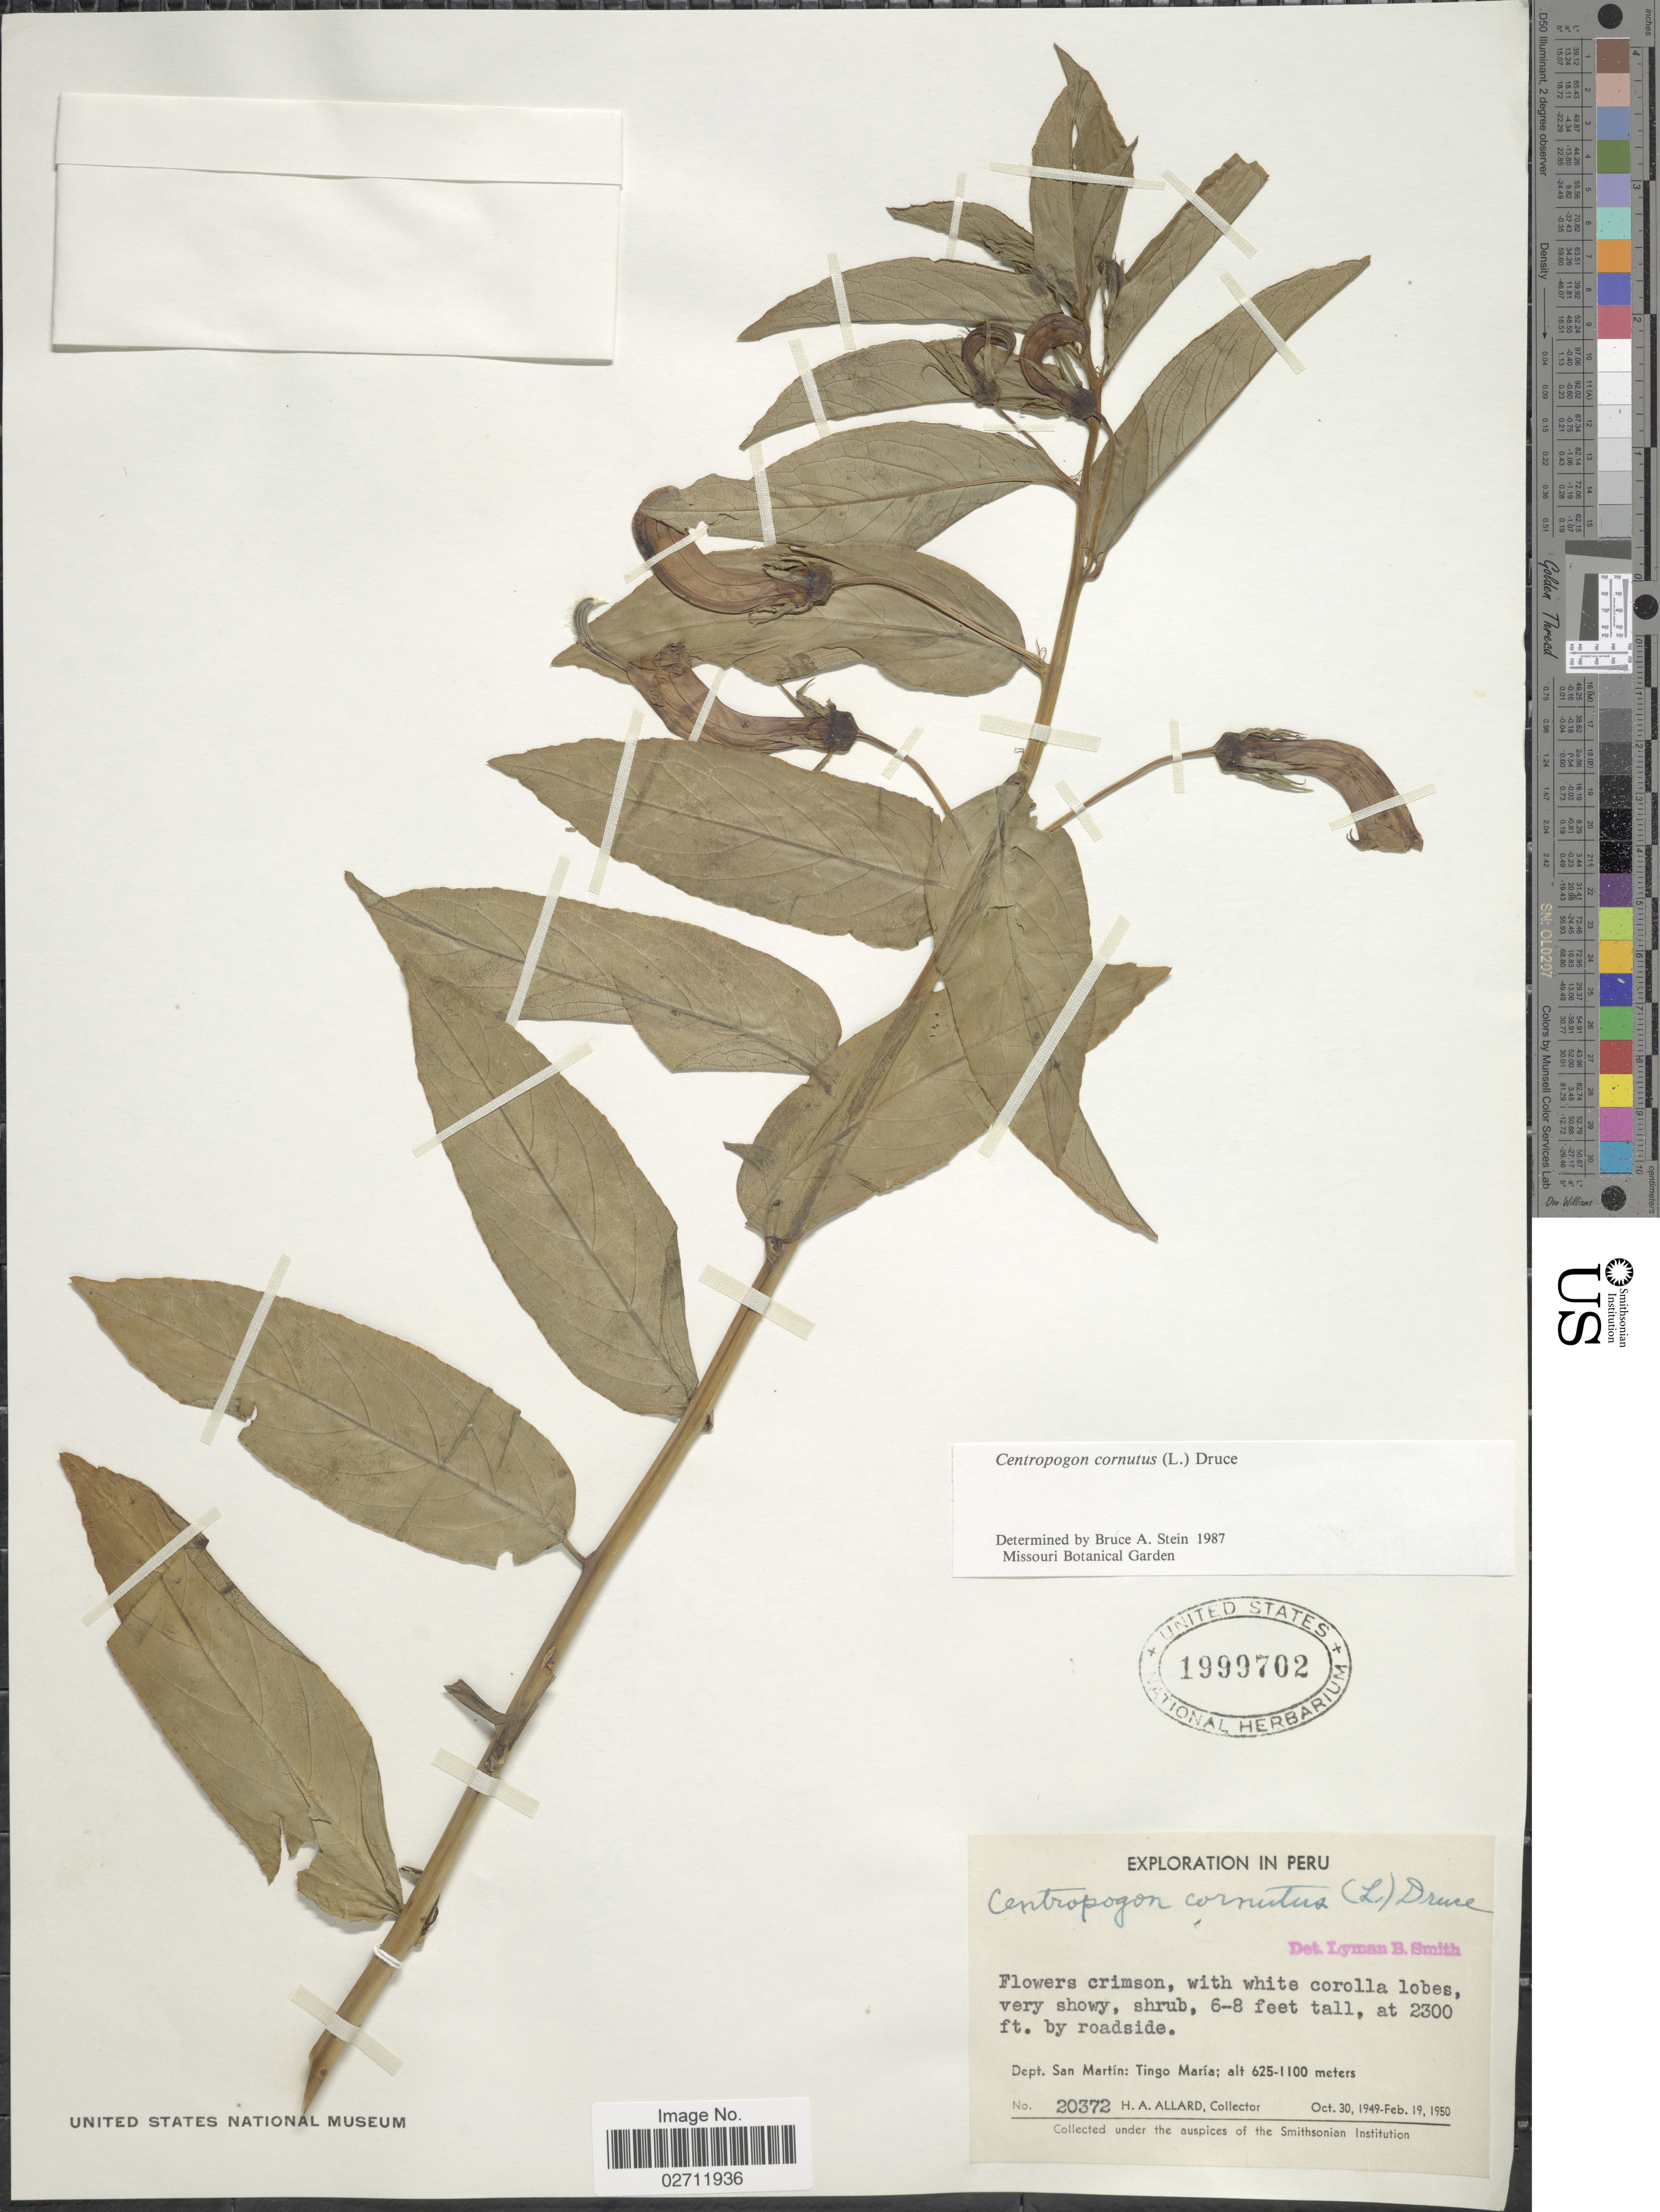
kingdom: Plantae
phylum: Tracheophyta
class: Magnoliopsida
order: Asterales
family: Campanulaceae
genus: Centropogon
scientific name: Centropogon cornutus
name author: (L.) Druce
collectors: H. A. Allard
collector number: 20372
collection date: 1949-10-30/1950-02-19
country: Peru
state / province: San Martín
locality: By roadside, Tingo Maria.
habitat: by roadside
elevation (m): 701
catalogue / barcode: US 1999702